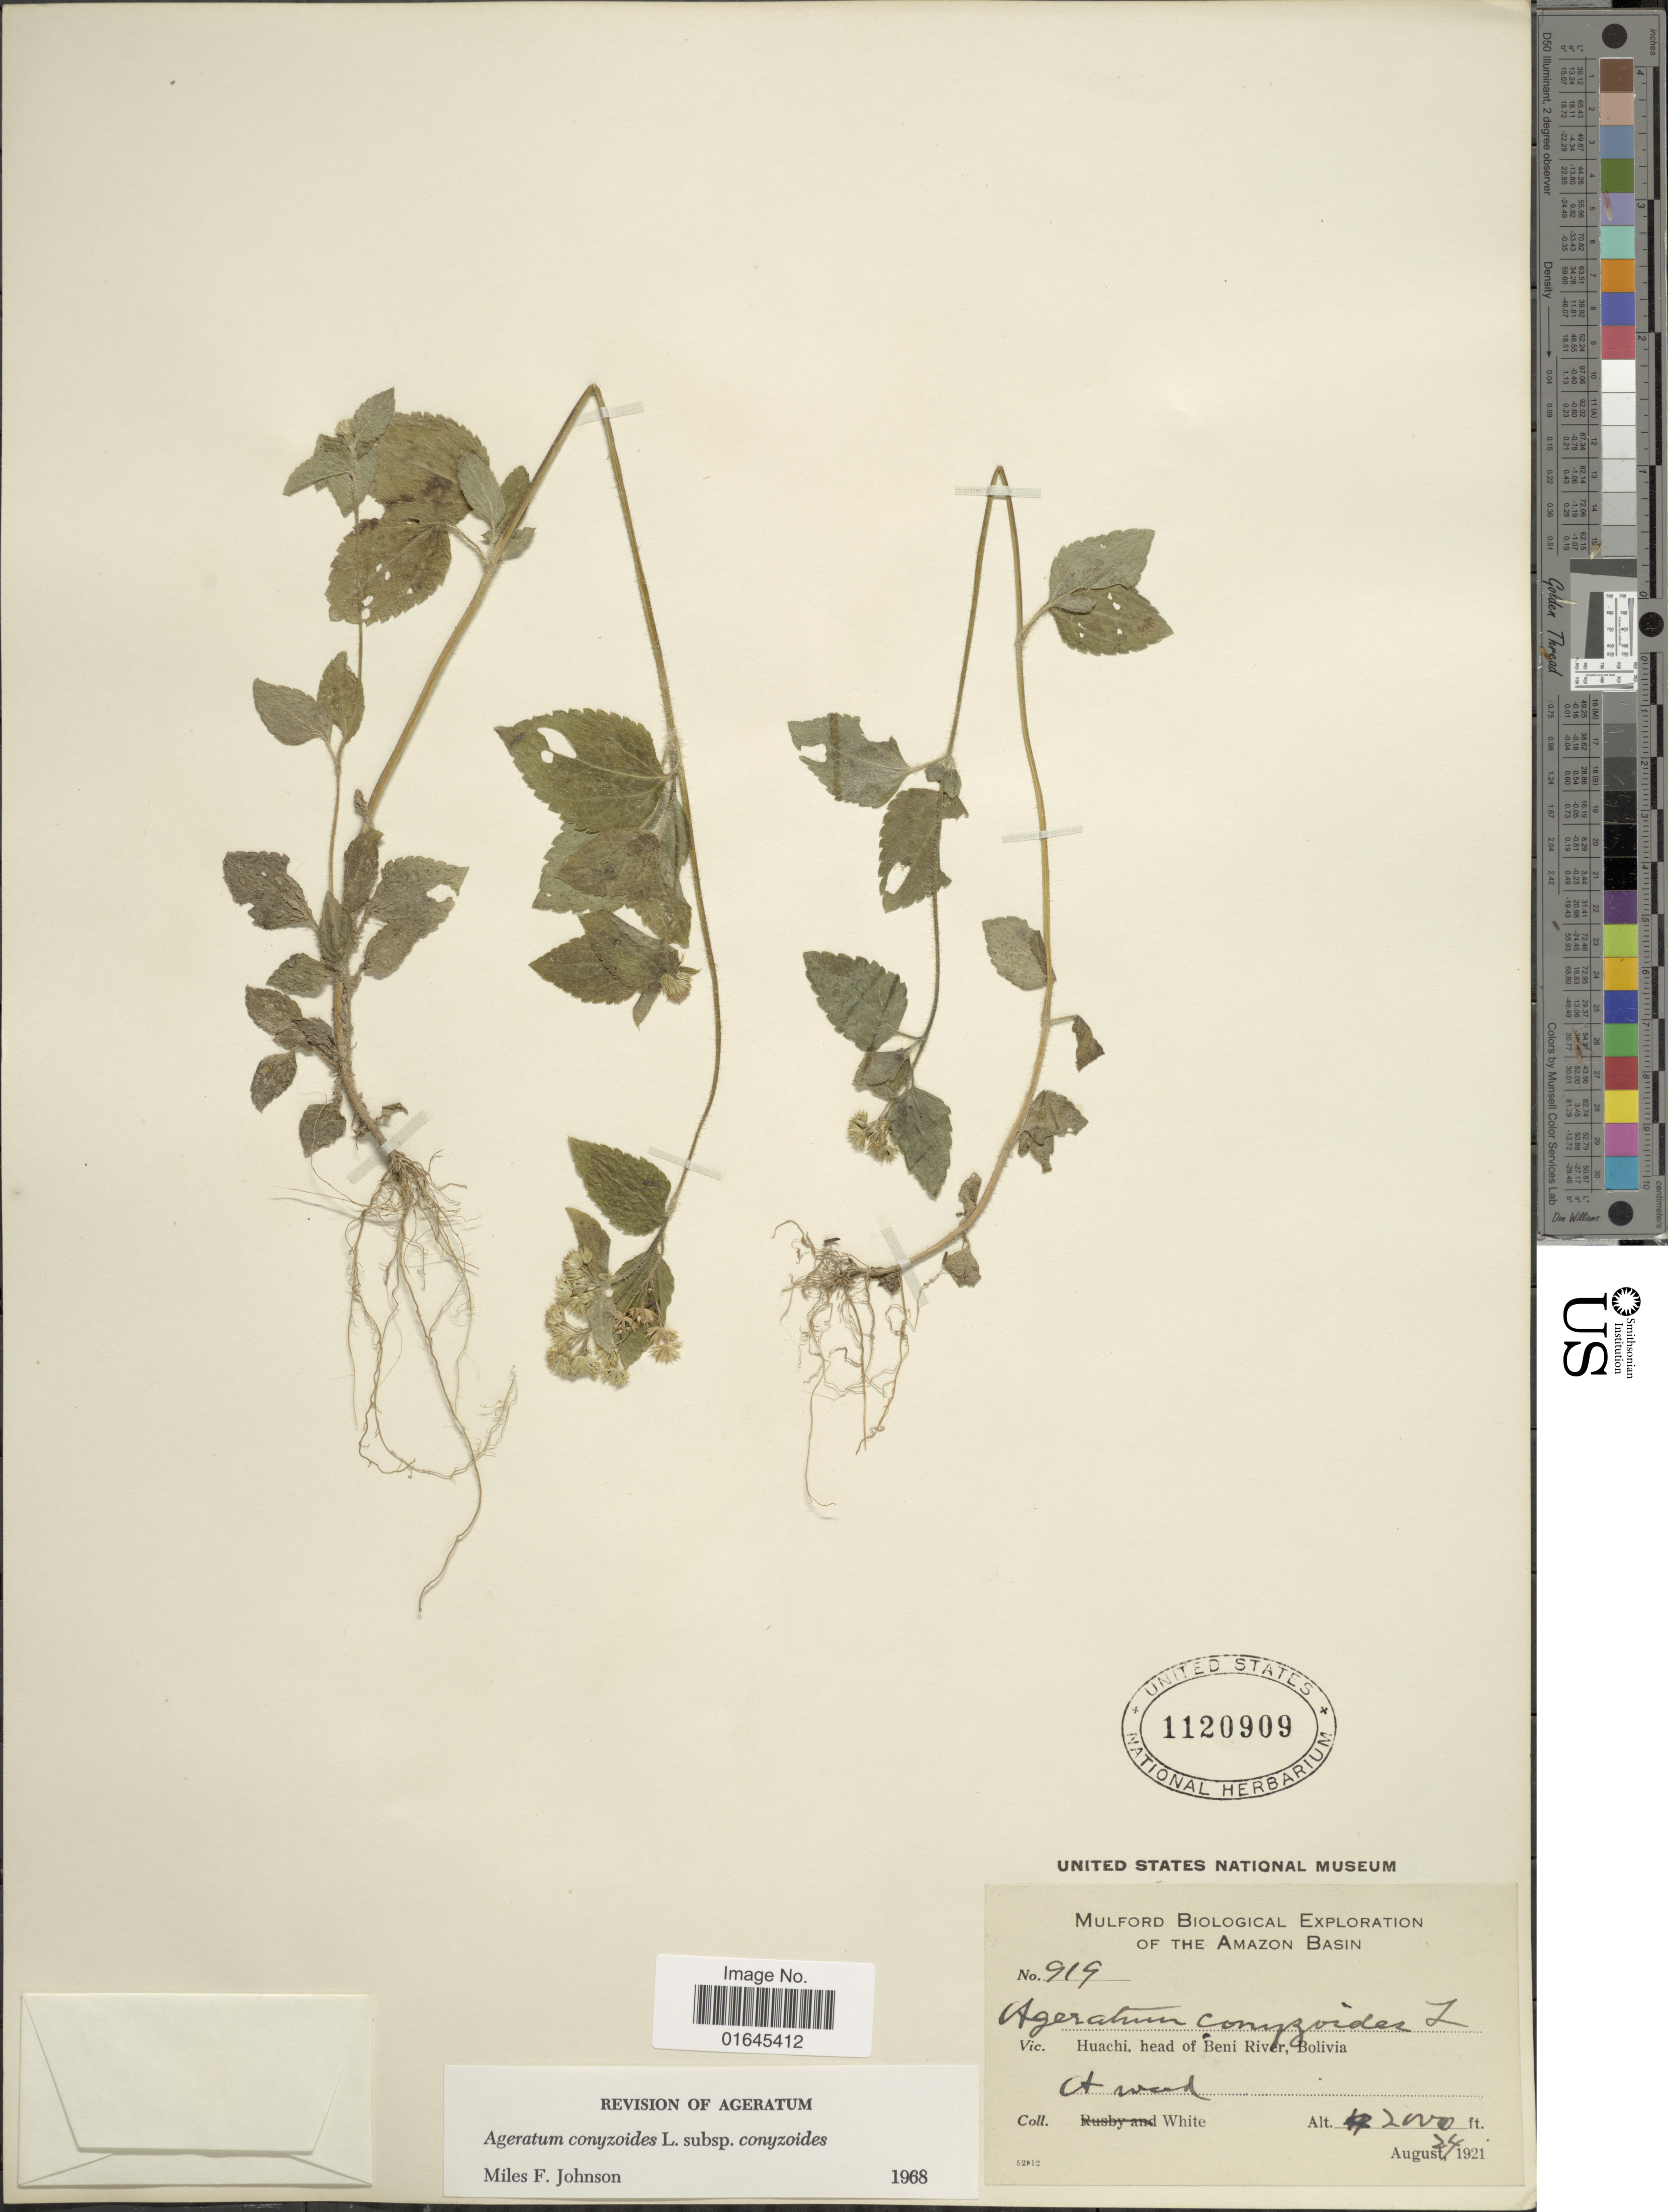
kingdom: Plantae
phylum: Tracheophyta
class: Magnoliopsida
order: Asterales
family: Asteraceae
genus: Ageratum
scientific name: Ageratum conyzoides subsp. conyzoides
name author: L.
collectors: O. E. White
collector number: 919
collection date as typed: August 24, 1921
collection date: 1921-08-24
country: Bolivia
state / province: Beni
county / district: Iténez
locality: Huachi, head of Beni River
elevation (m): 610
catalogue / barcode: US 1120909